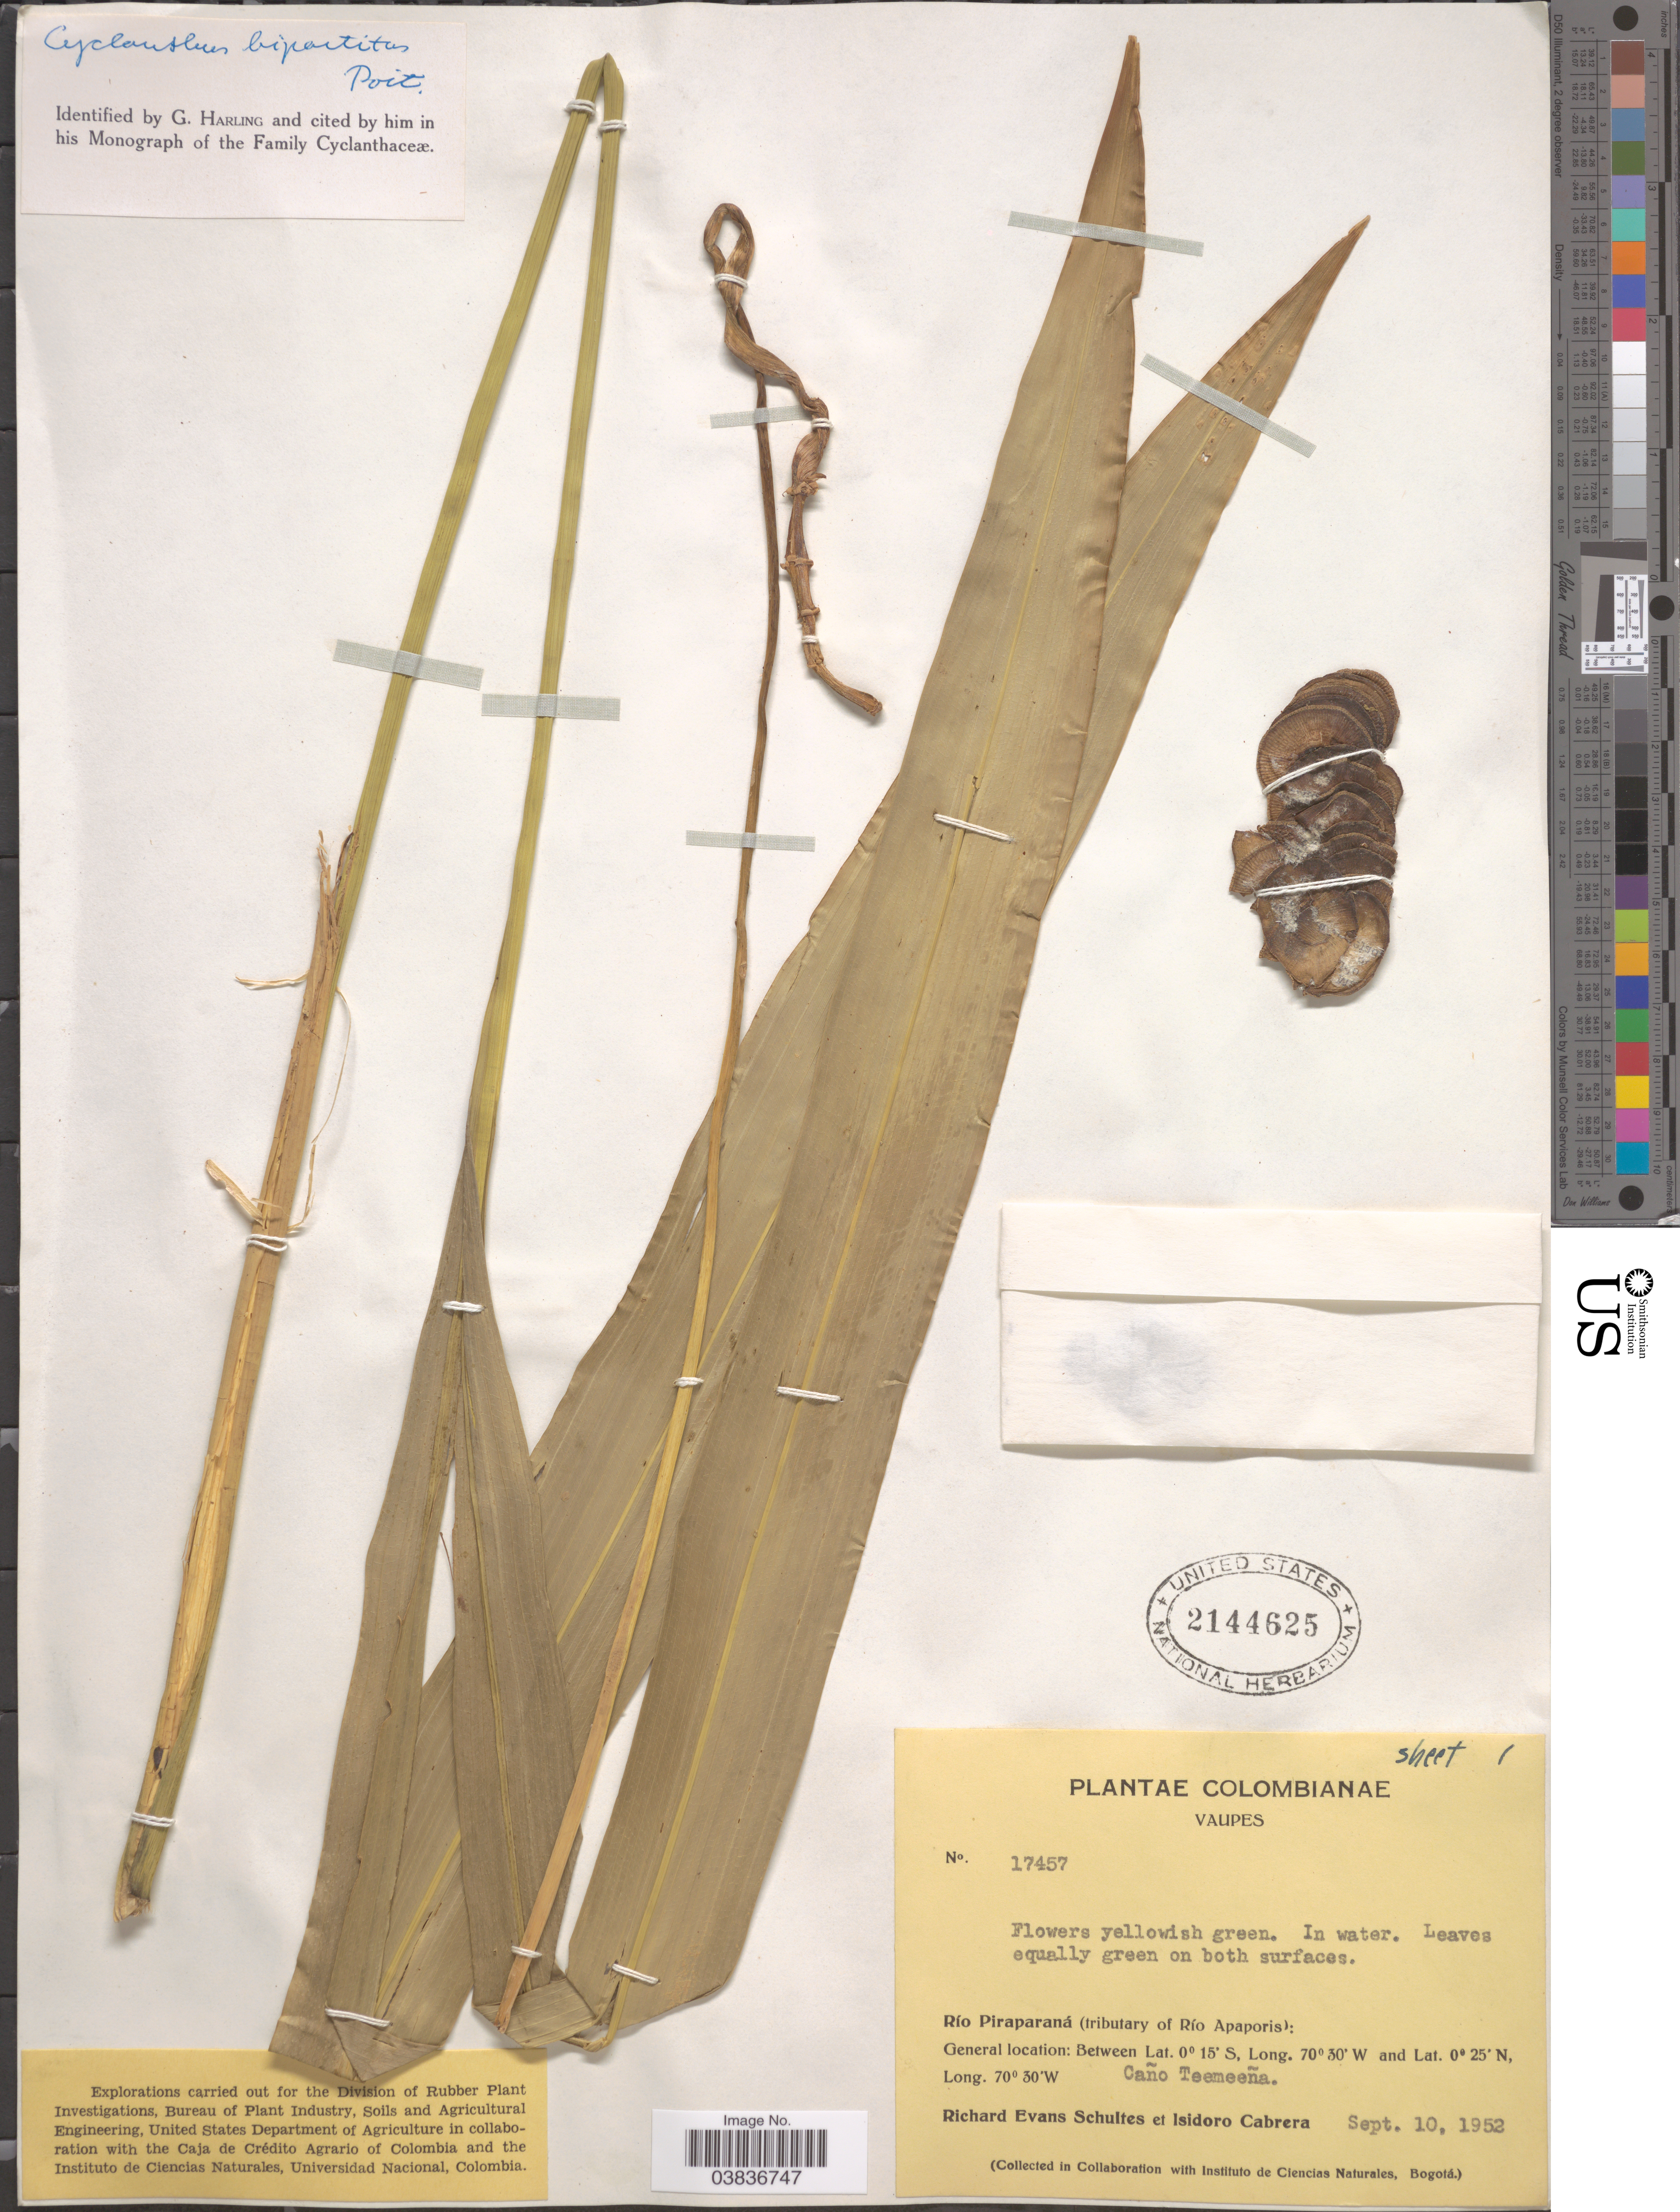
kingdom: Plantae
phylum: Tracheophyta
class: Liliopsida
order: Pandanales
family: Cyclanthaceae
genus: Cyclanthus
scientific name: Cyclanthus bipartitus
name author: Poit. ex A. Rich.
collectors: R. E. Schultes & I. Cabrera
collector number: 17457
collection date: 1952-09-10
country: Colombia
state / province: Vaupés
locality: Río Piraparaná (tributary of Río Apaporis). Caño Teemeeña.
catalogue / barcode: US 2144625